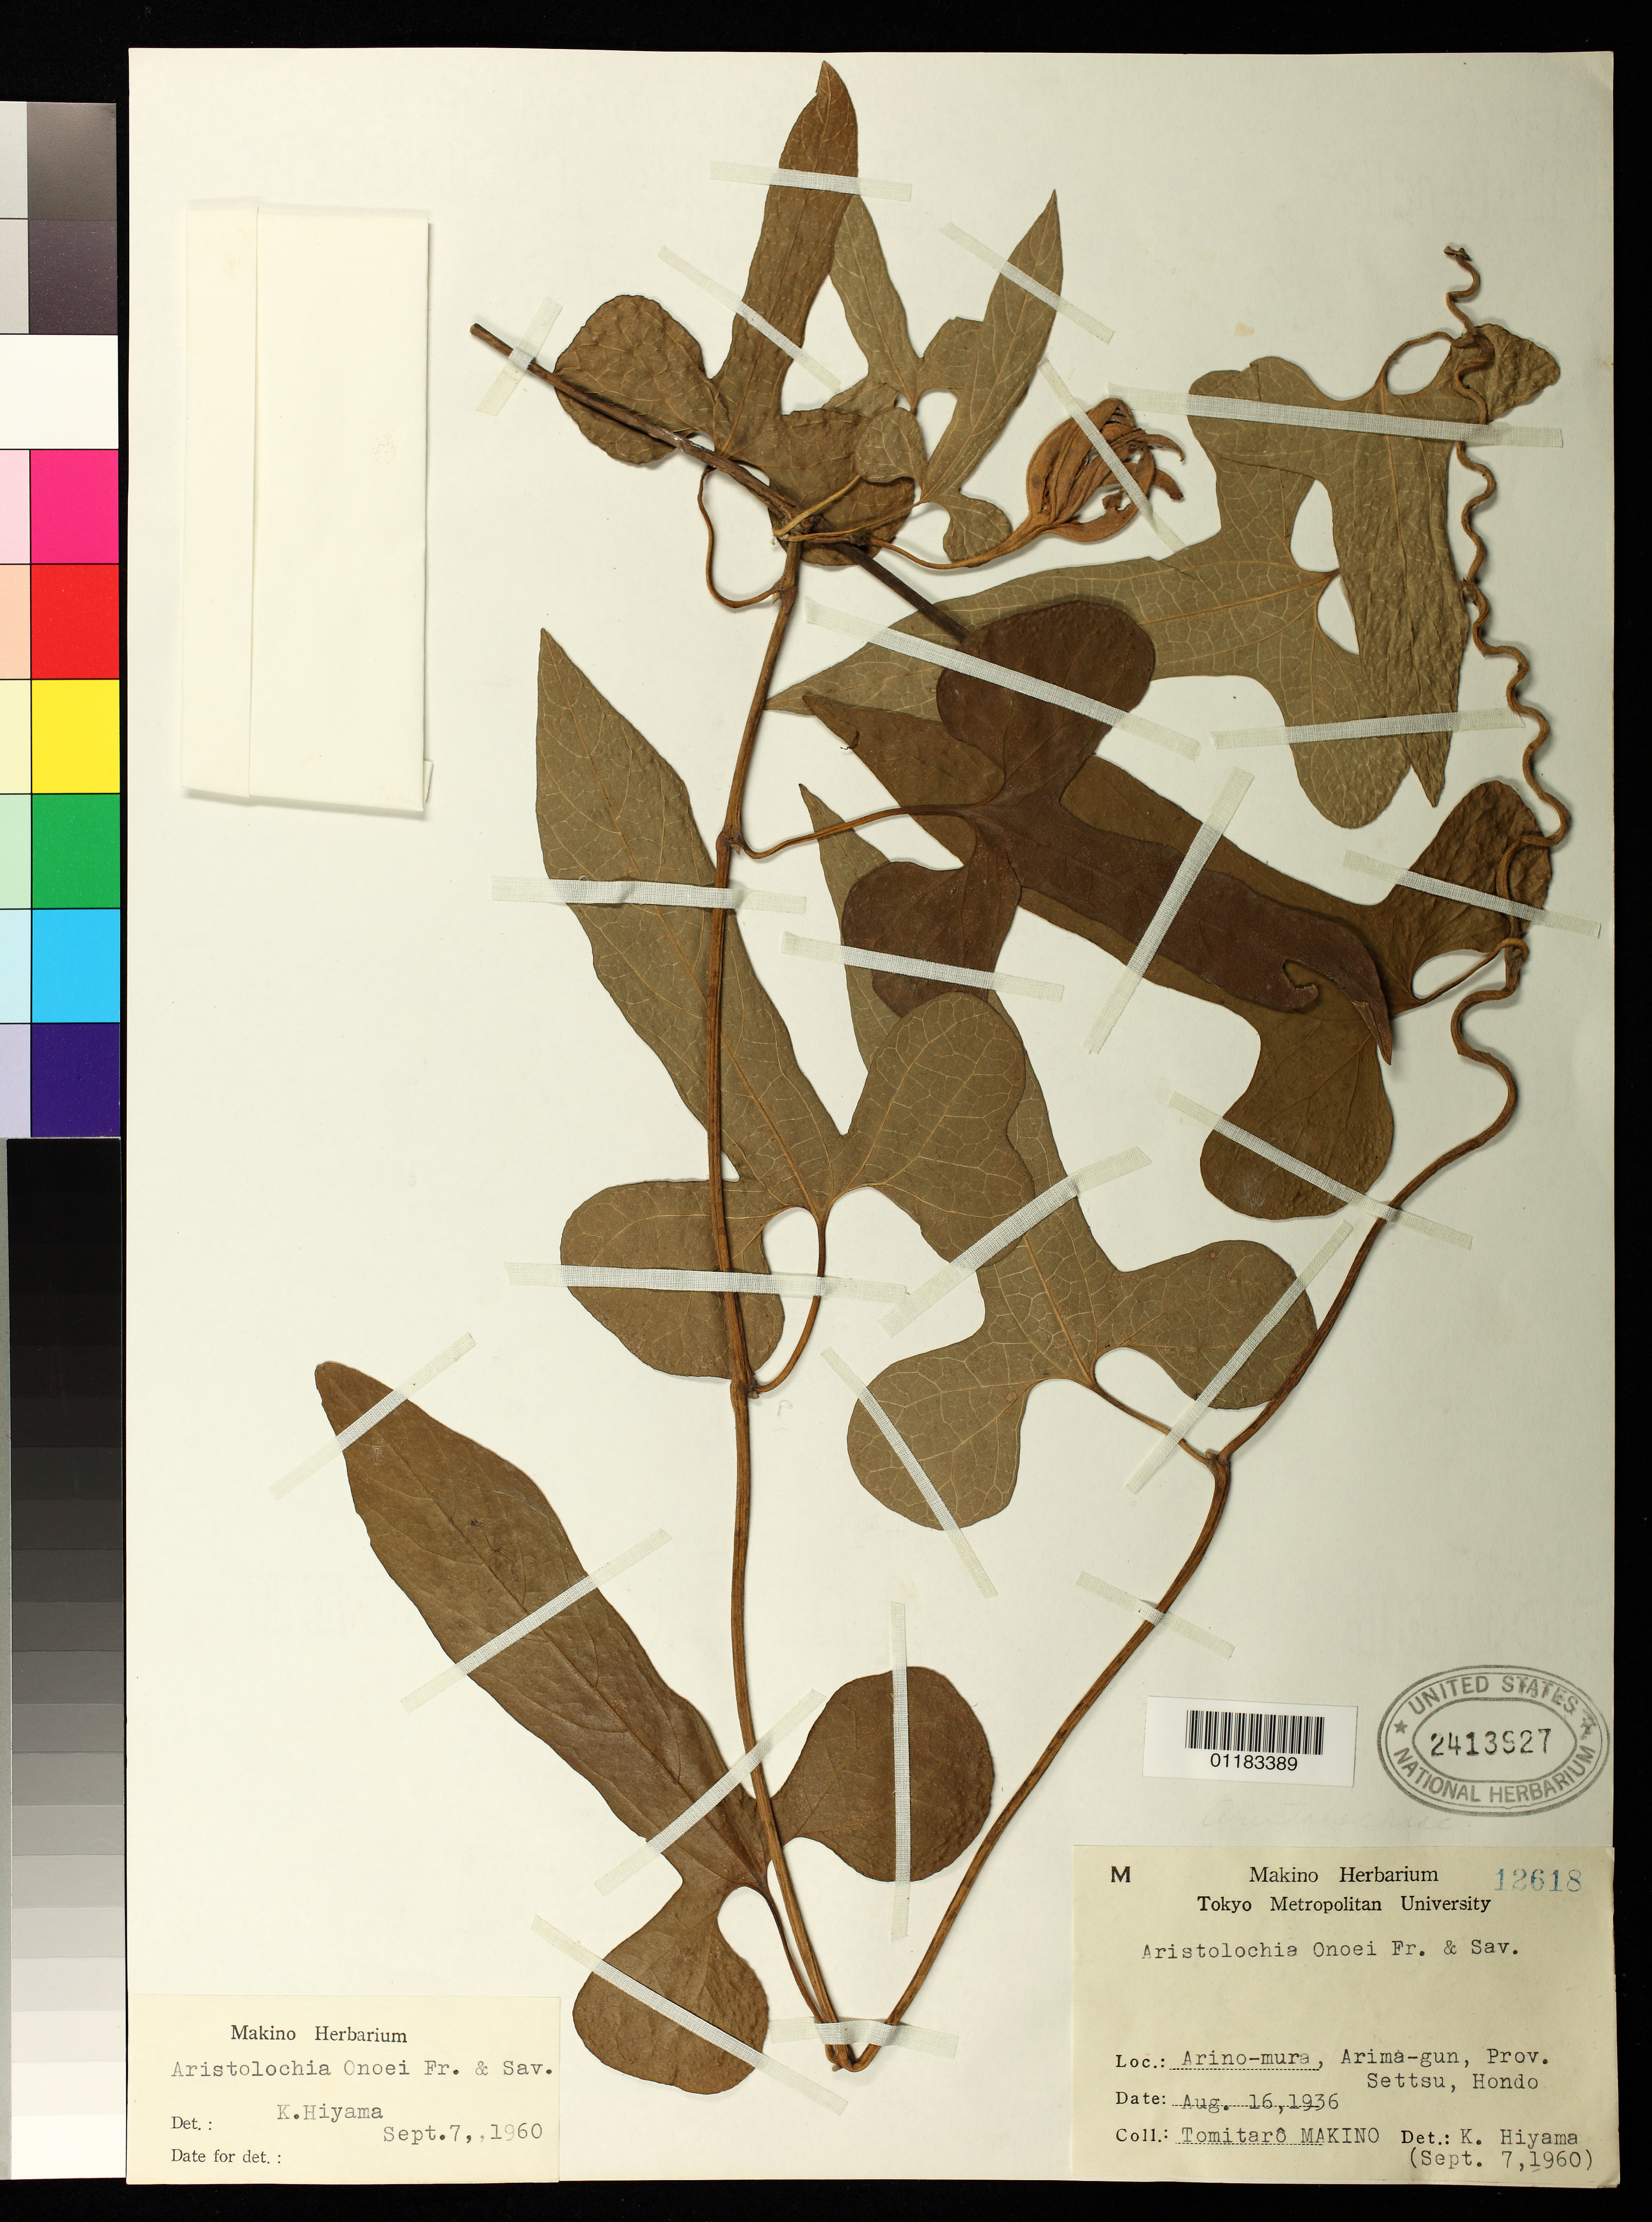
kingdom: Plantae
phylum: Tracheophyta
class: Magnoliopsida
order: Piperales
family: Aristolochiaceae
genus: Aristolochia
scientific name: Aristolochia onoei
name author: Franch. & Sav.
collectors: T. Makino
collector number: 12618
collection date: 1936-08-16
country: Japan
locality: Arino-mura, Arima-gun, Prov. Settsu, Hondo.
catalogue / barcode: US 2413927